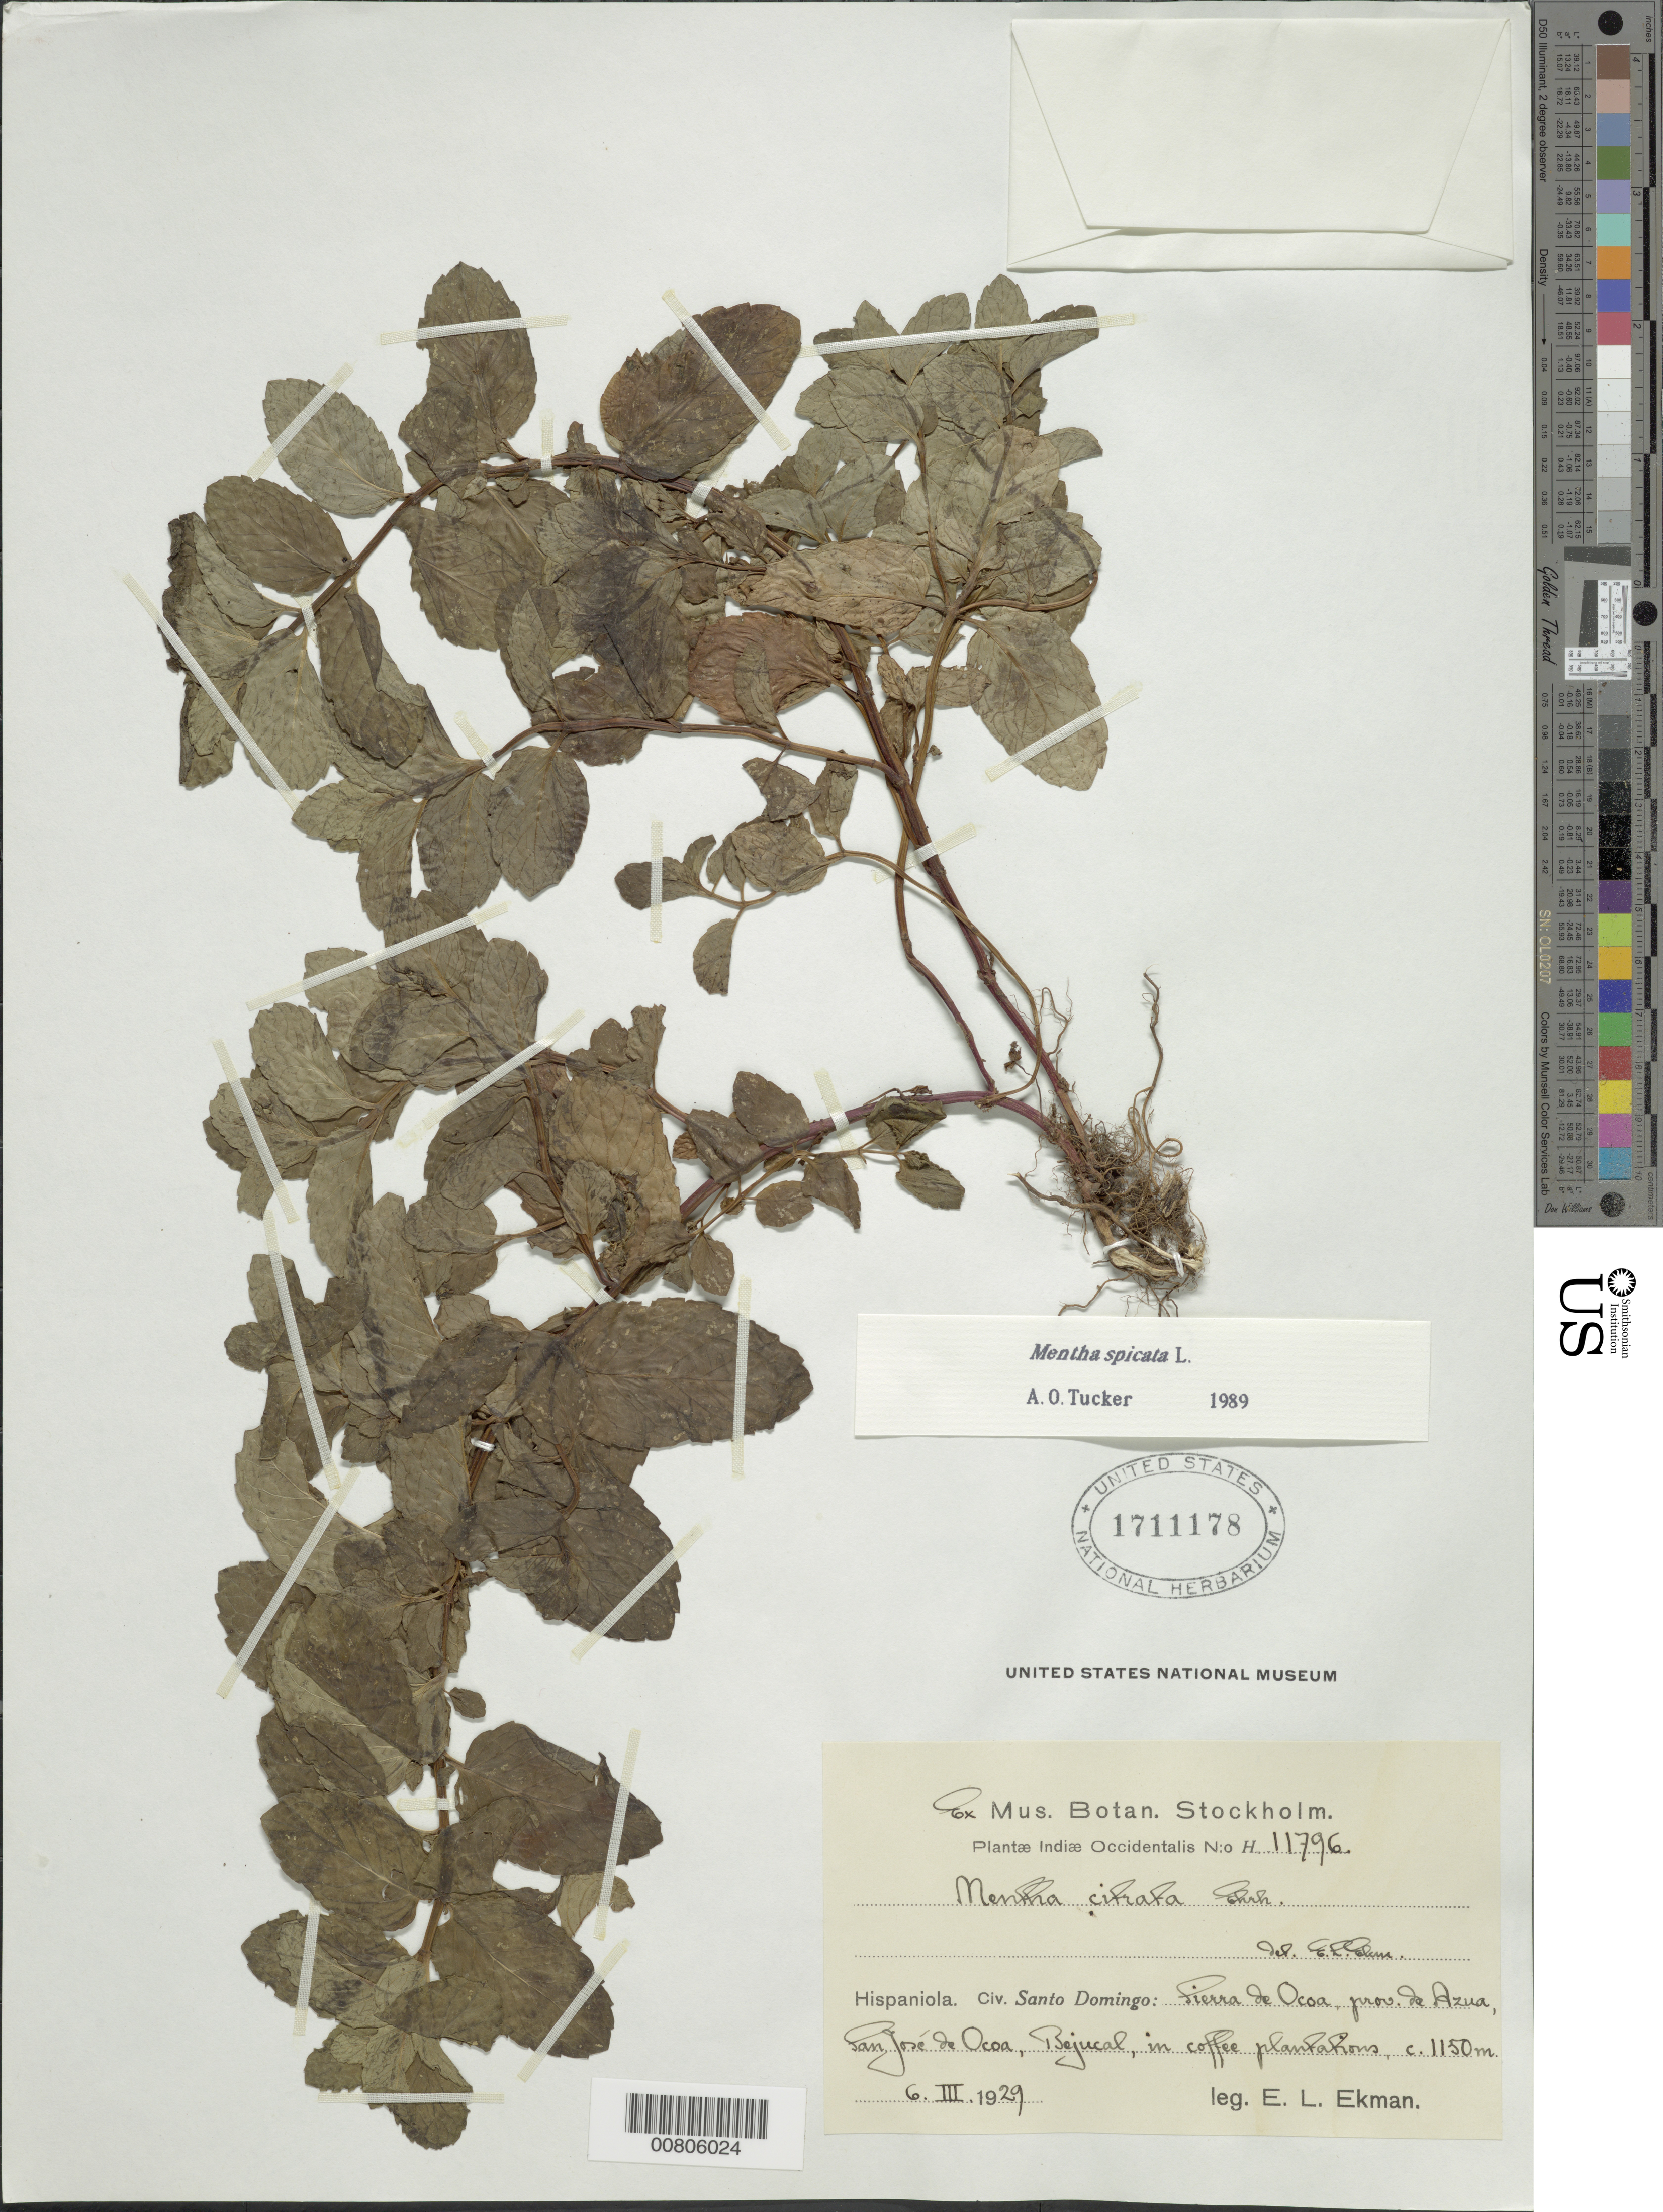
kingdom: Plantae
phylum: Tracheophyta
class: Magnoliopsida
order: Lamiales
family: Lamiaceae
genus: Mentha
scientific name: Mentha spicata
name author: L.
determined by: Tucker, A. O.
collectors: E. L. Ekman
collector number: H 11796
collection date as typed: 06 Mar 1929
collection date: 1929-03-06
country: Dominican Republic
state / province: Azua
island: Hispaniola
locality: Sierra de Ocoa, San José de Ocoa, Bejucal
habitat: Coffee plantations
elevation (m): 1150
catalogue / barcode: US 1711178